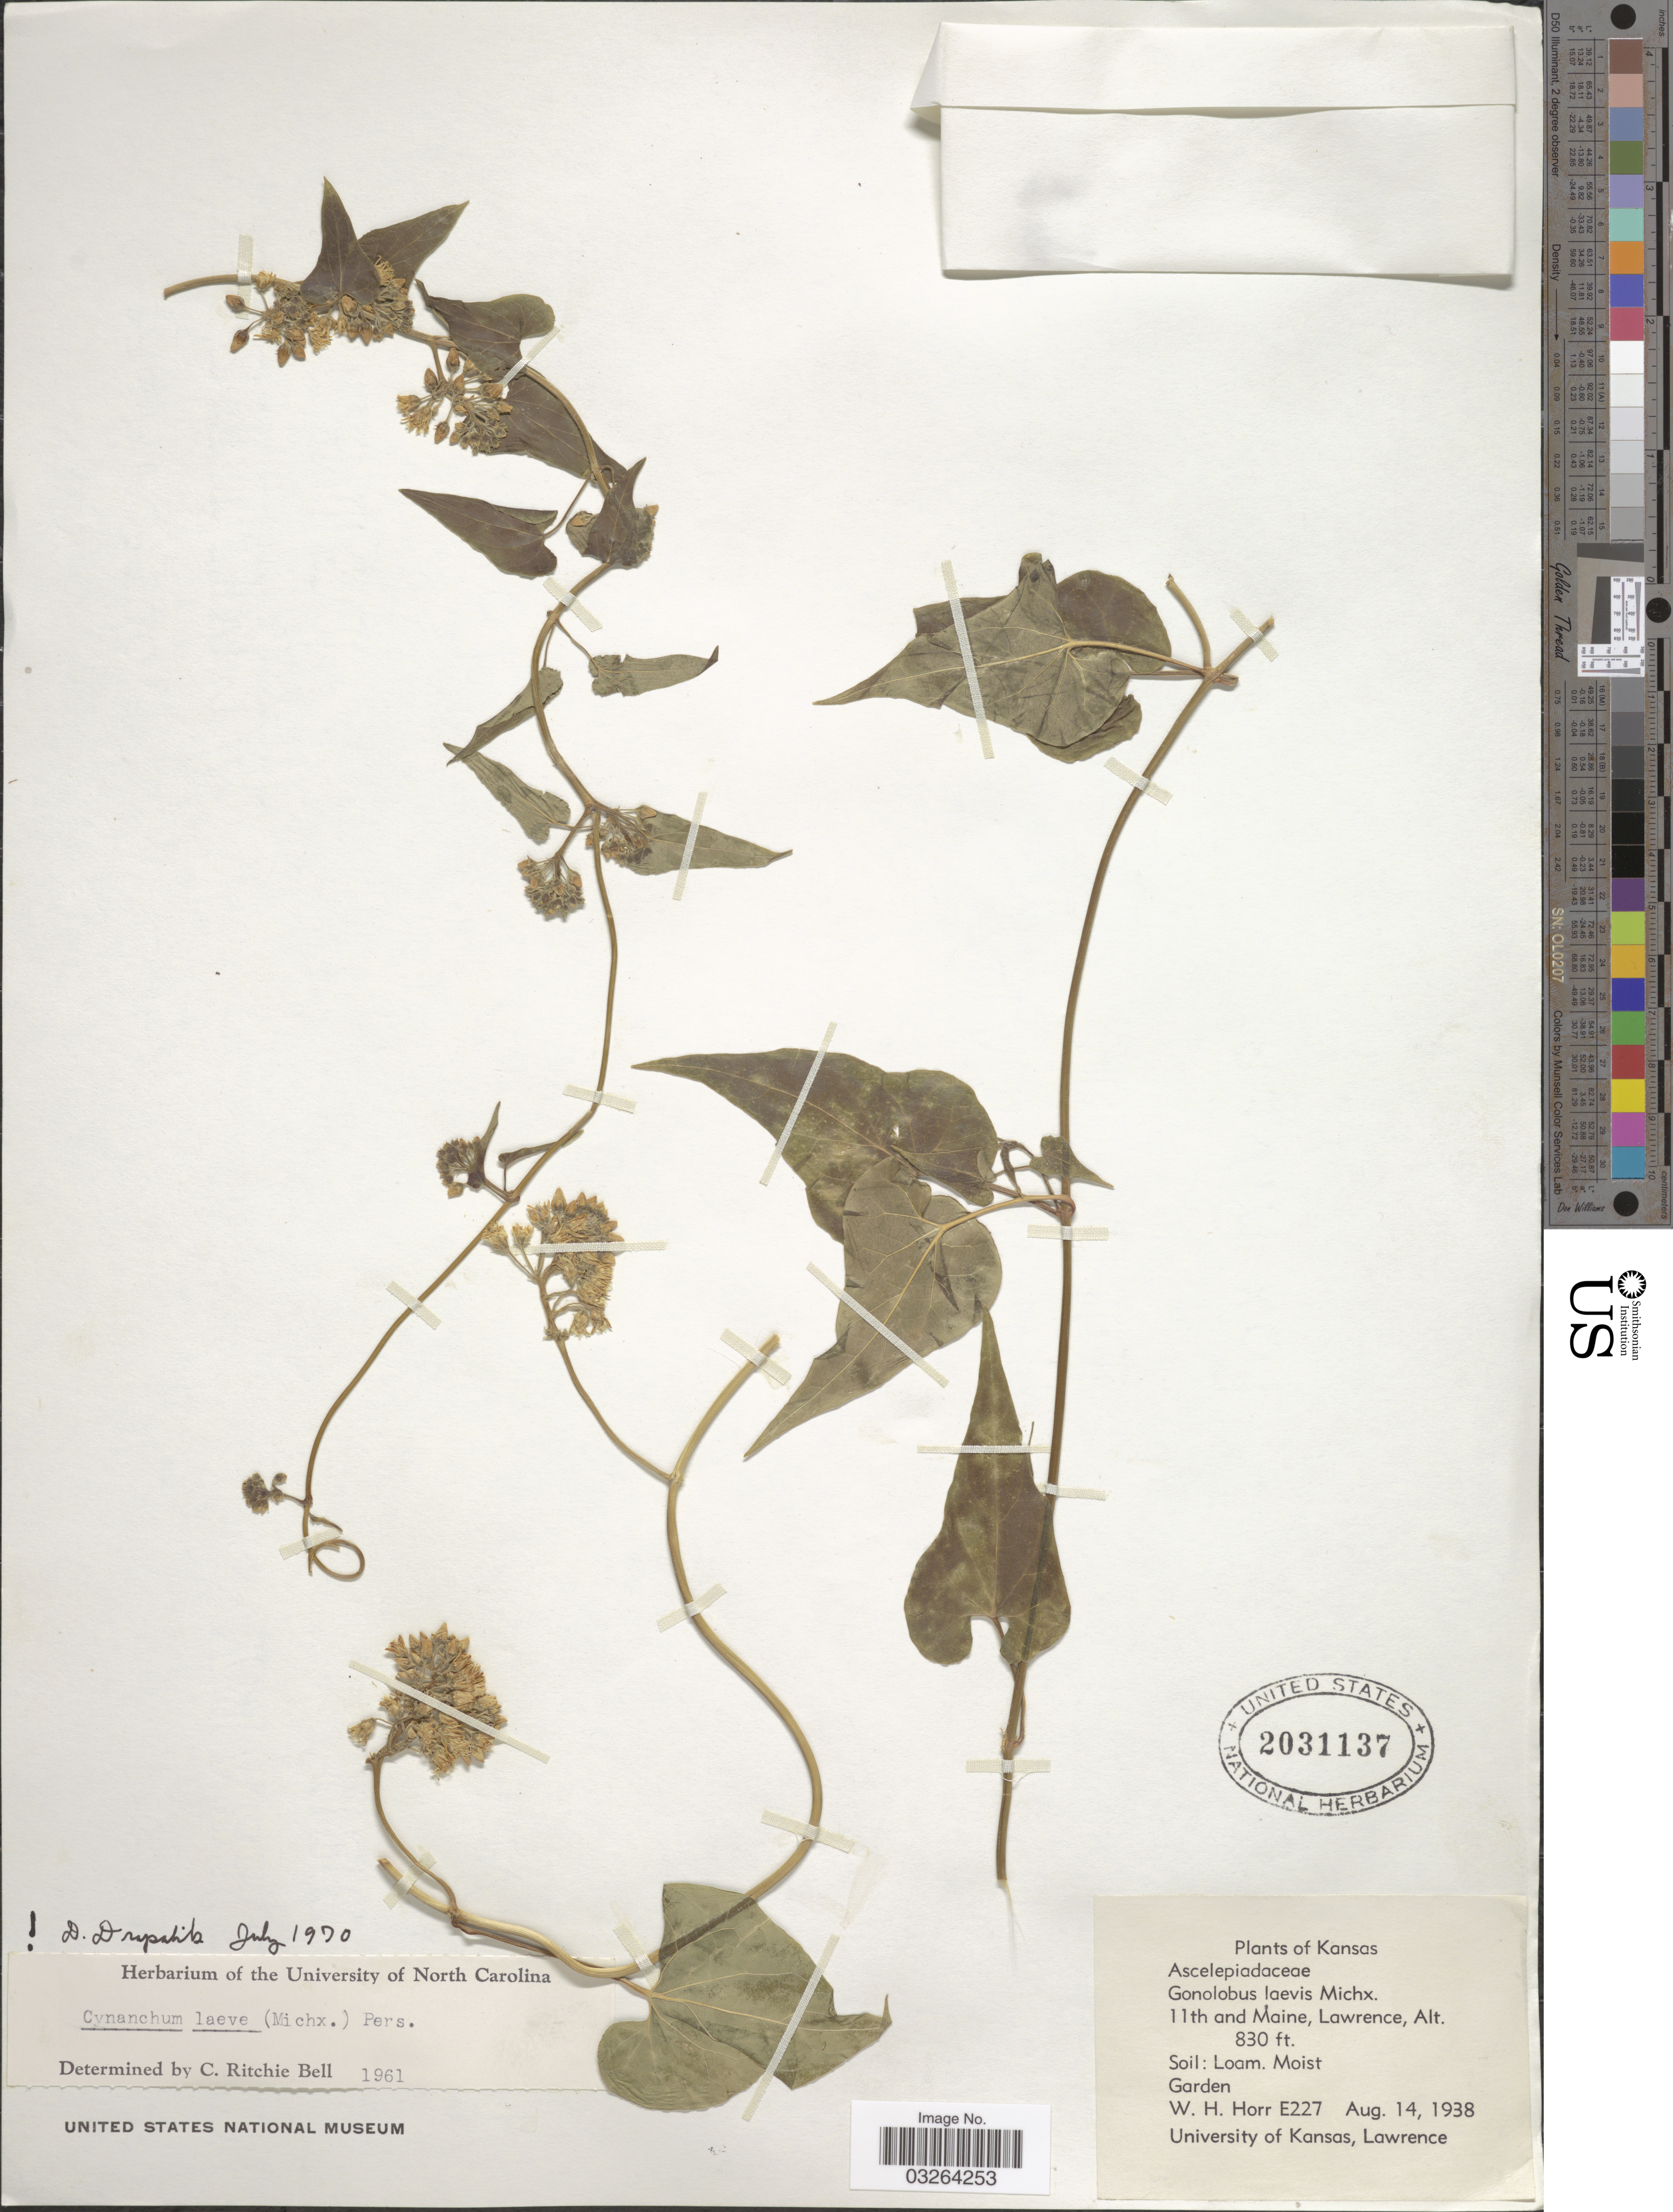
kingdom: Plantae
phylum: Tracheophyta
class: Magnoliopsida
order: Gentianales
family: Apocynaceae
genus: Cynanchum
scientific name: Cynanchum laeve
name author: (Michx.) Pers.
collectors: W. H. Horr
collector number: E227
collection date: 1938-08-14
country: United States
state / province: Kansas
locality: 11th and Maine, Lawrence. Garden.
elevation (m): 253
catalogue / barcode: US 2031137